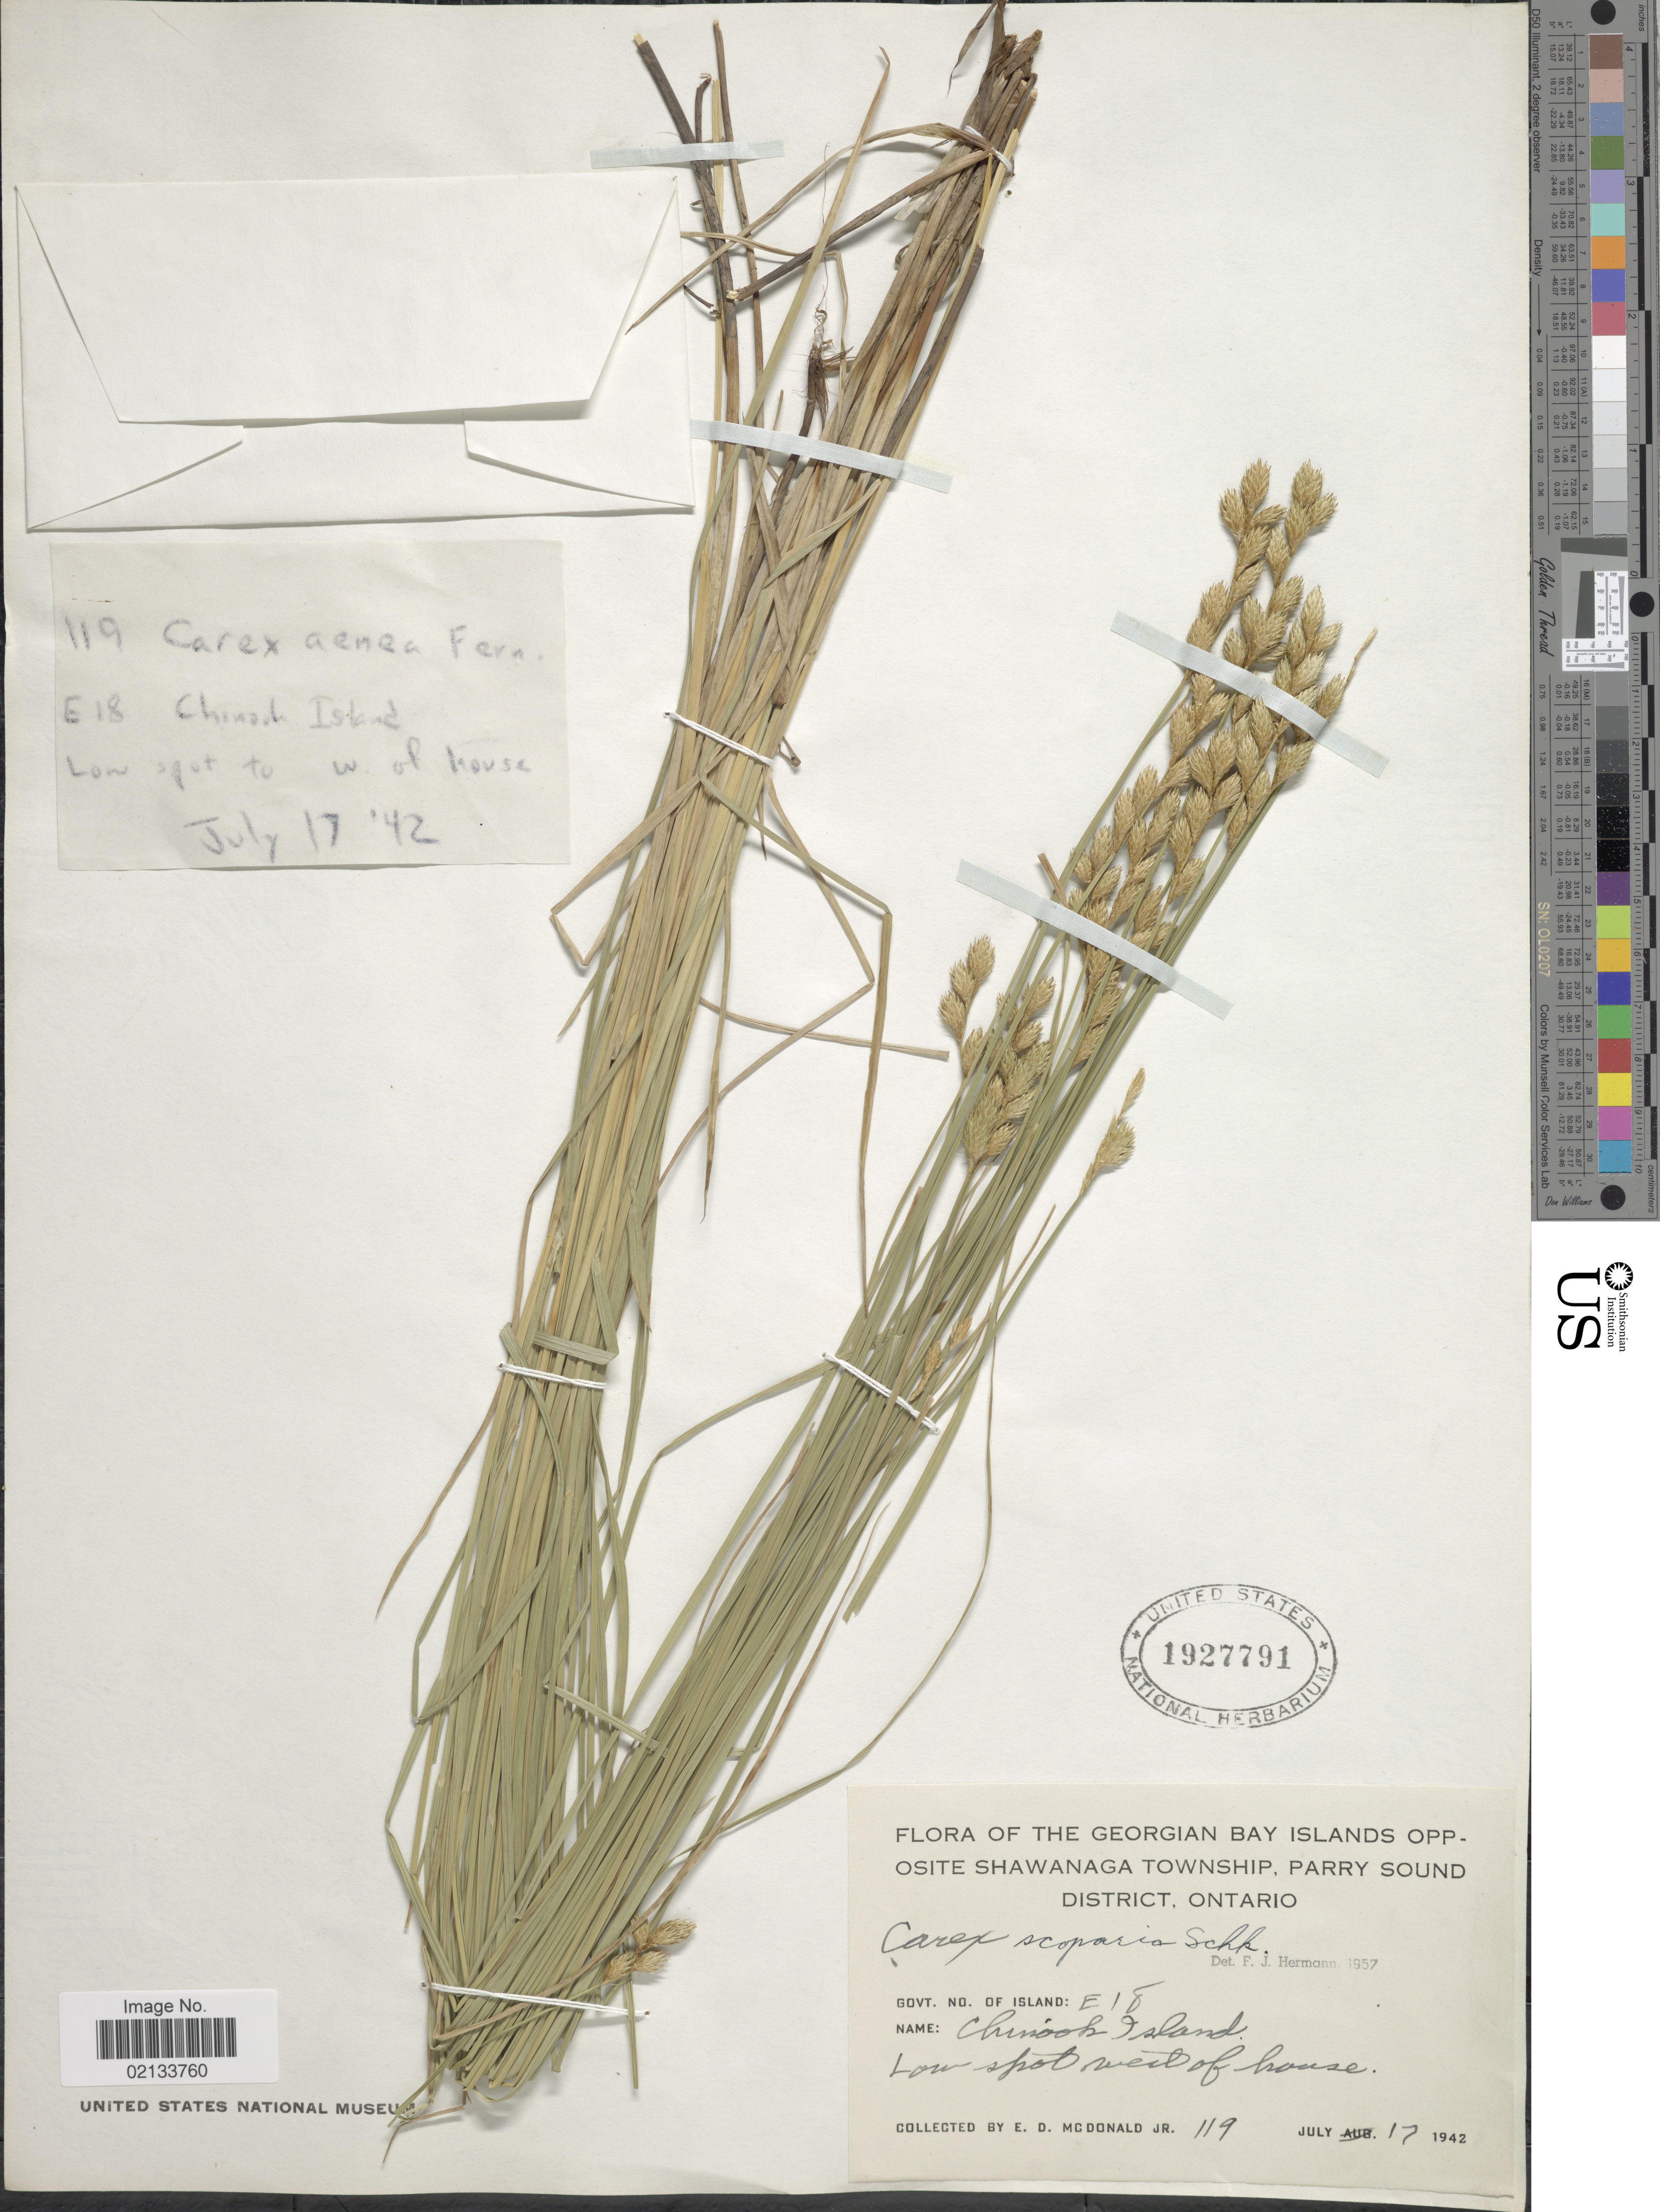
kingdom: Plantae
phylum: Tracheophyta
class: Liliopsida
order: Poales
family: Cyperaceae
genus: Carex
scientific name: Carex scoparia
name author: Schkuhr ex Willd.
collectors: E. D. McDonald Jr.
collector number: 119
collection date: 1942-07-17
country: Canada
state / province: Ontario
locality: The Georgian Bay Islands Opposite Shawanaga Township, Parry Sound District, Govt No. of Island E18, Chinook Island, Low spot west of house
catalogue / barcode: US 1927791